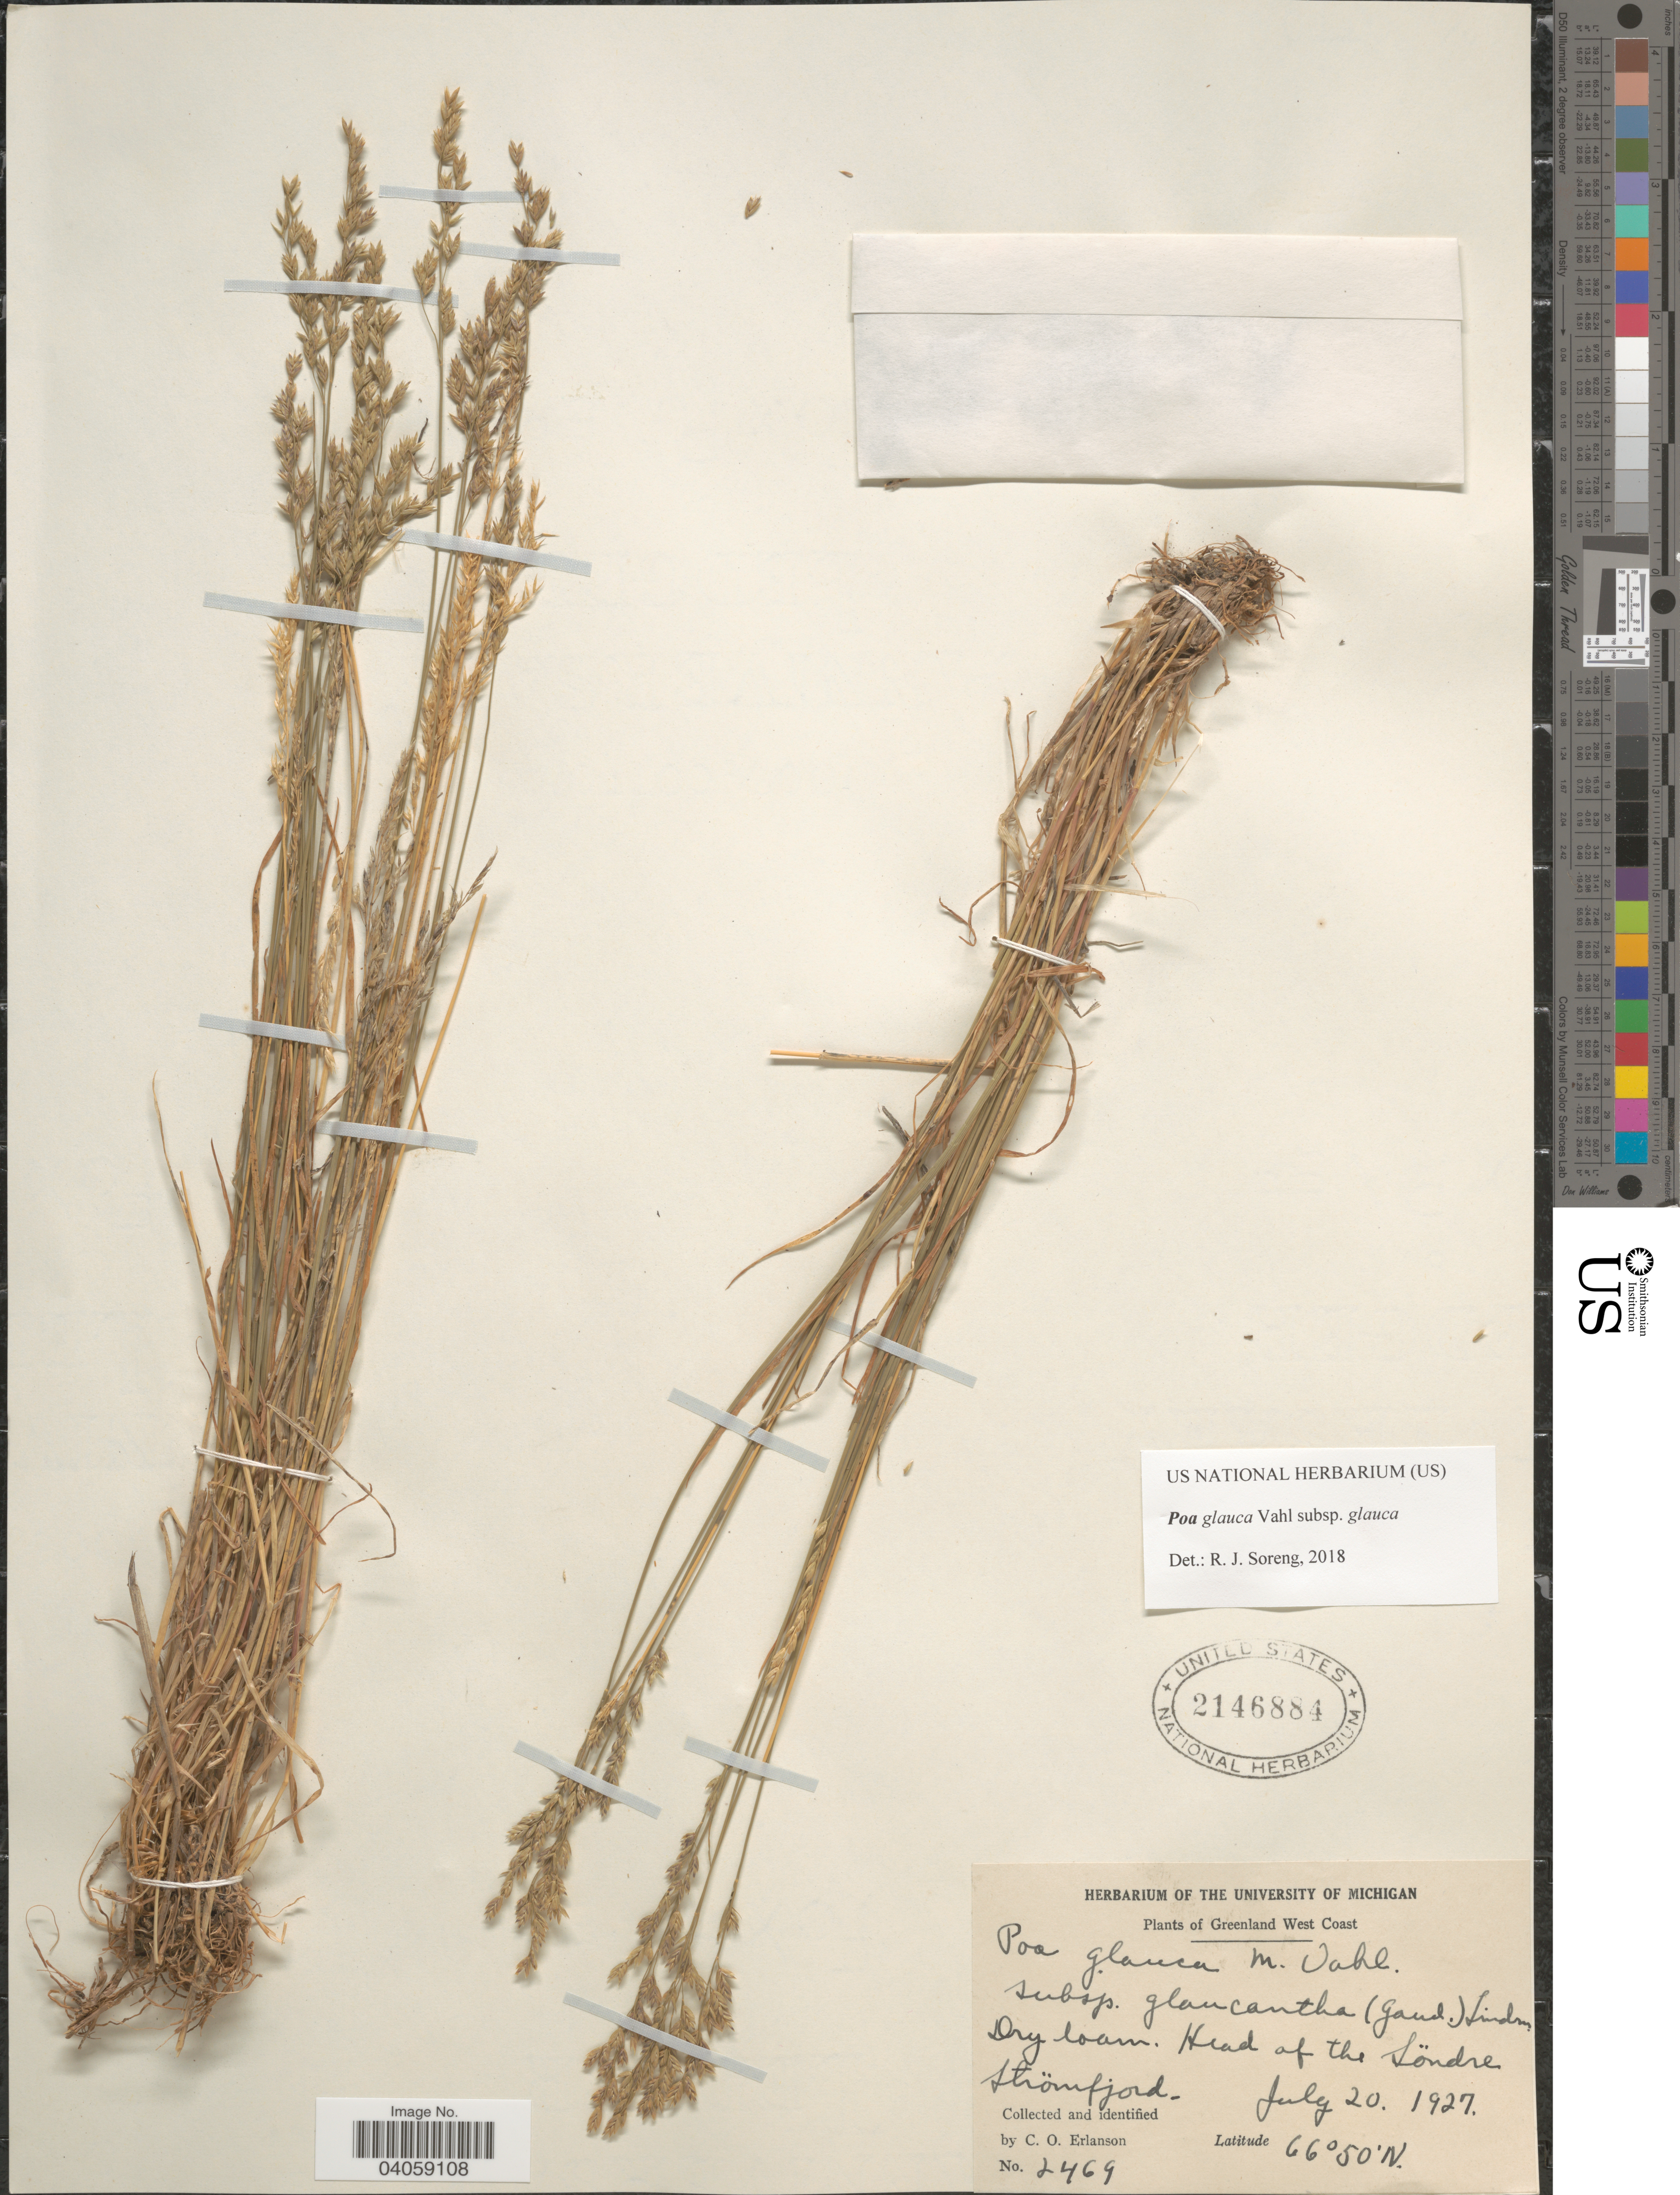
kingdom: Plantae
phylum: Tracheophyta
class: Liliopsida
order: Poales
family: Poaceae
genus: Poa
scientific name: Poa glauca subsp. glauca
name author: Vahl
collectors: C. O. Erlanson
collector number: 2469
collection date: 1927-07-20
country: Greenland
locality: Greenland West Coast. Dry loam. Head of the Söndre Strömfjord.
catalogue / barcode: US 2146884